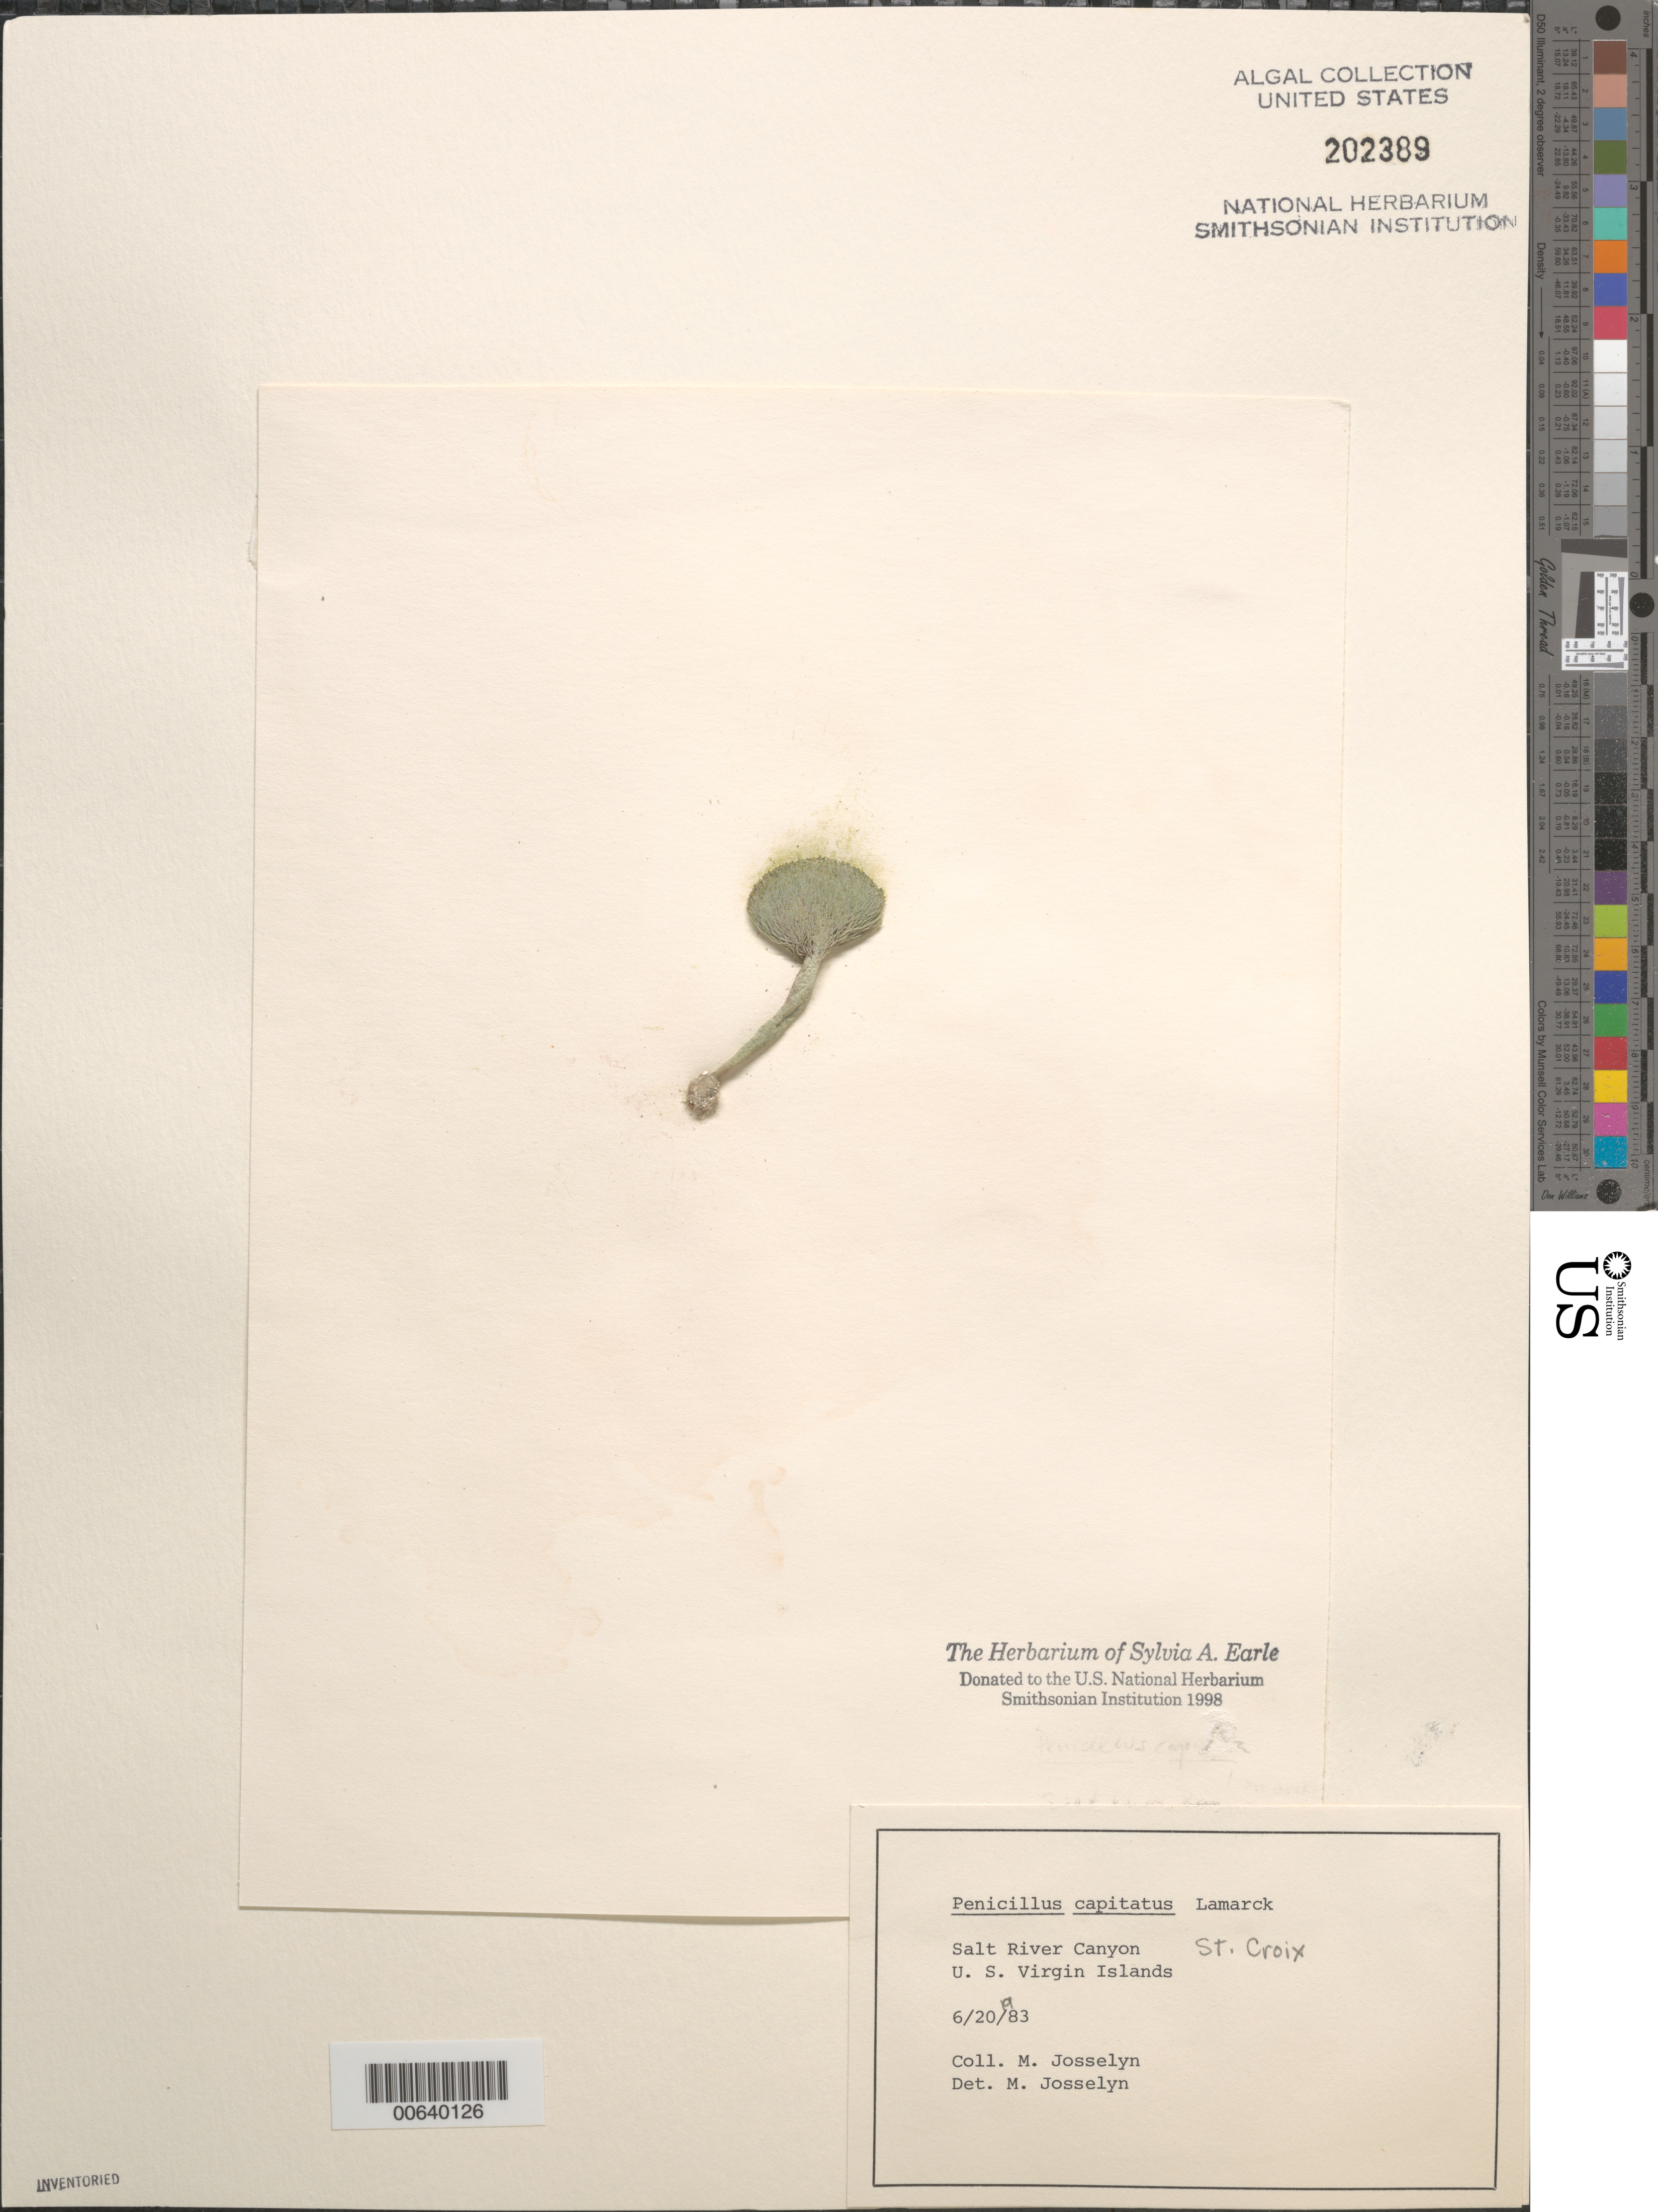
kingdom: Plantae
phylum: Chlorophyta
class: Ulvophyceae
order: Bryopsidales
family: Udoteaceae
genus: Penicillus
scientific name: Penicillus capitatus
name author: Lam.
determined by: Josselyn, M.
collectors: M. Josselyn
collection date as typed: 20 Jun 1983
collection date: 1983-06-20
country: U.S. Virgin Islands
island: St. Croix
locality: Salt River Canyon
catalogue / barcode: US 202389